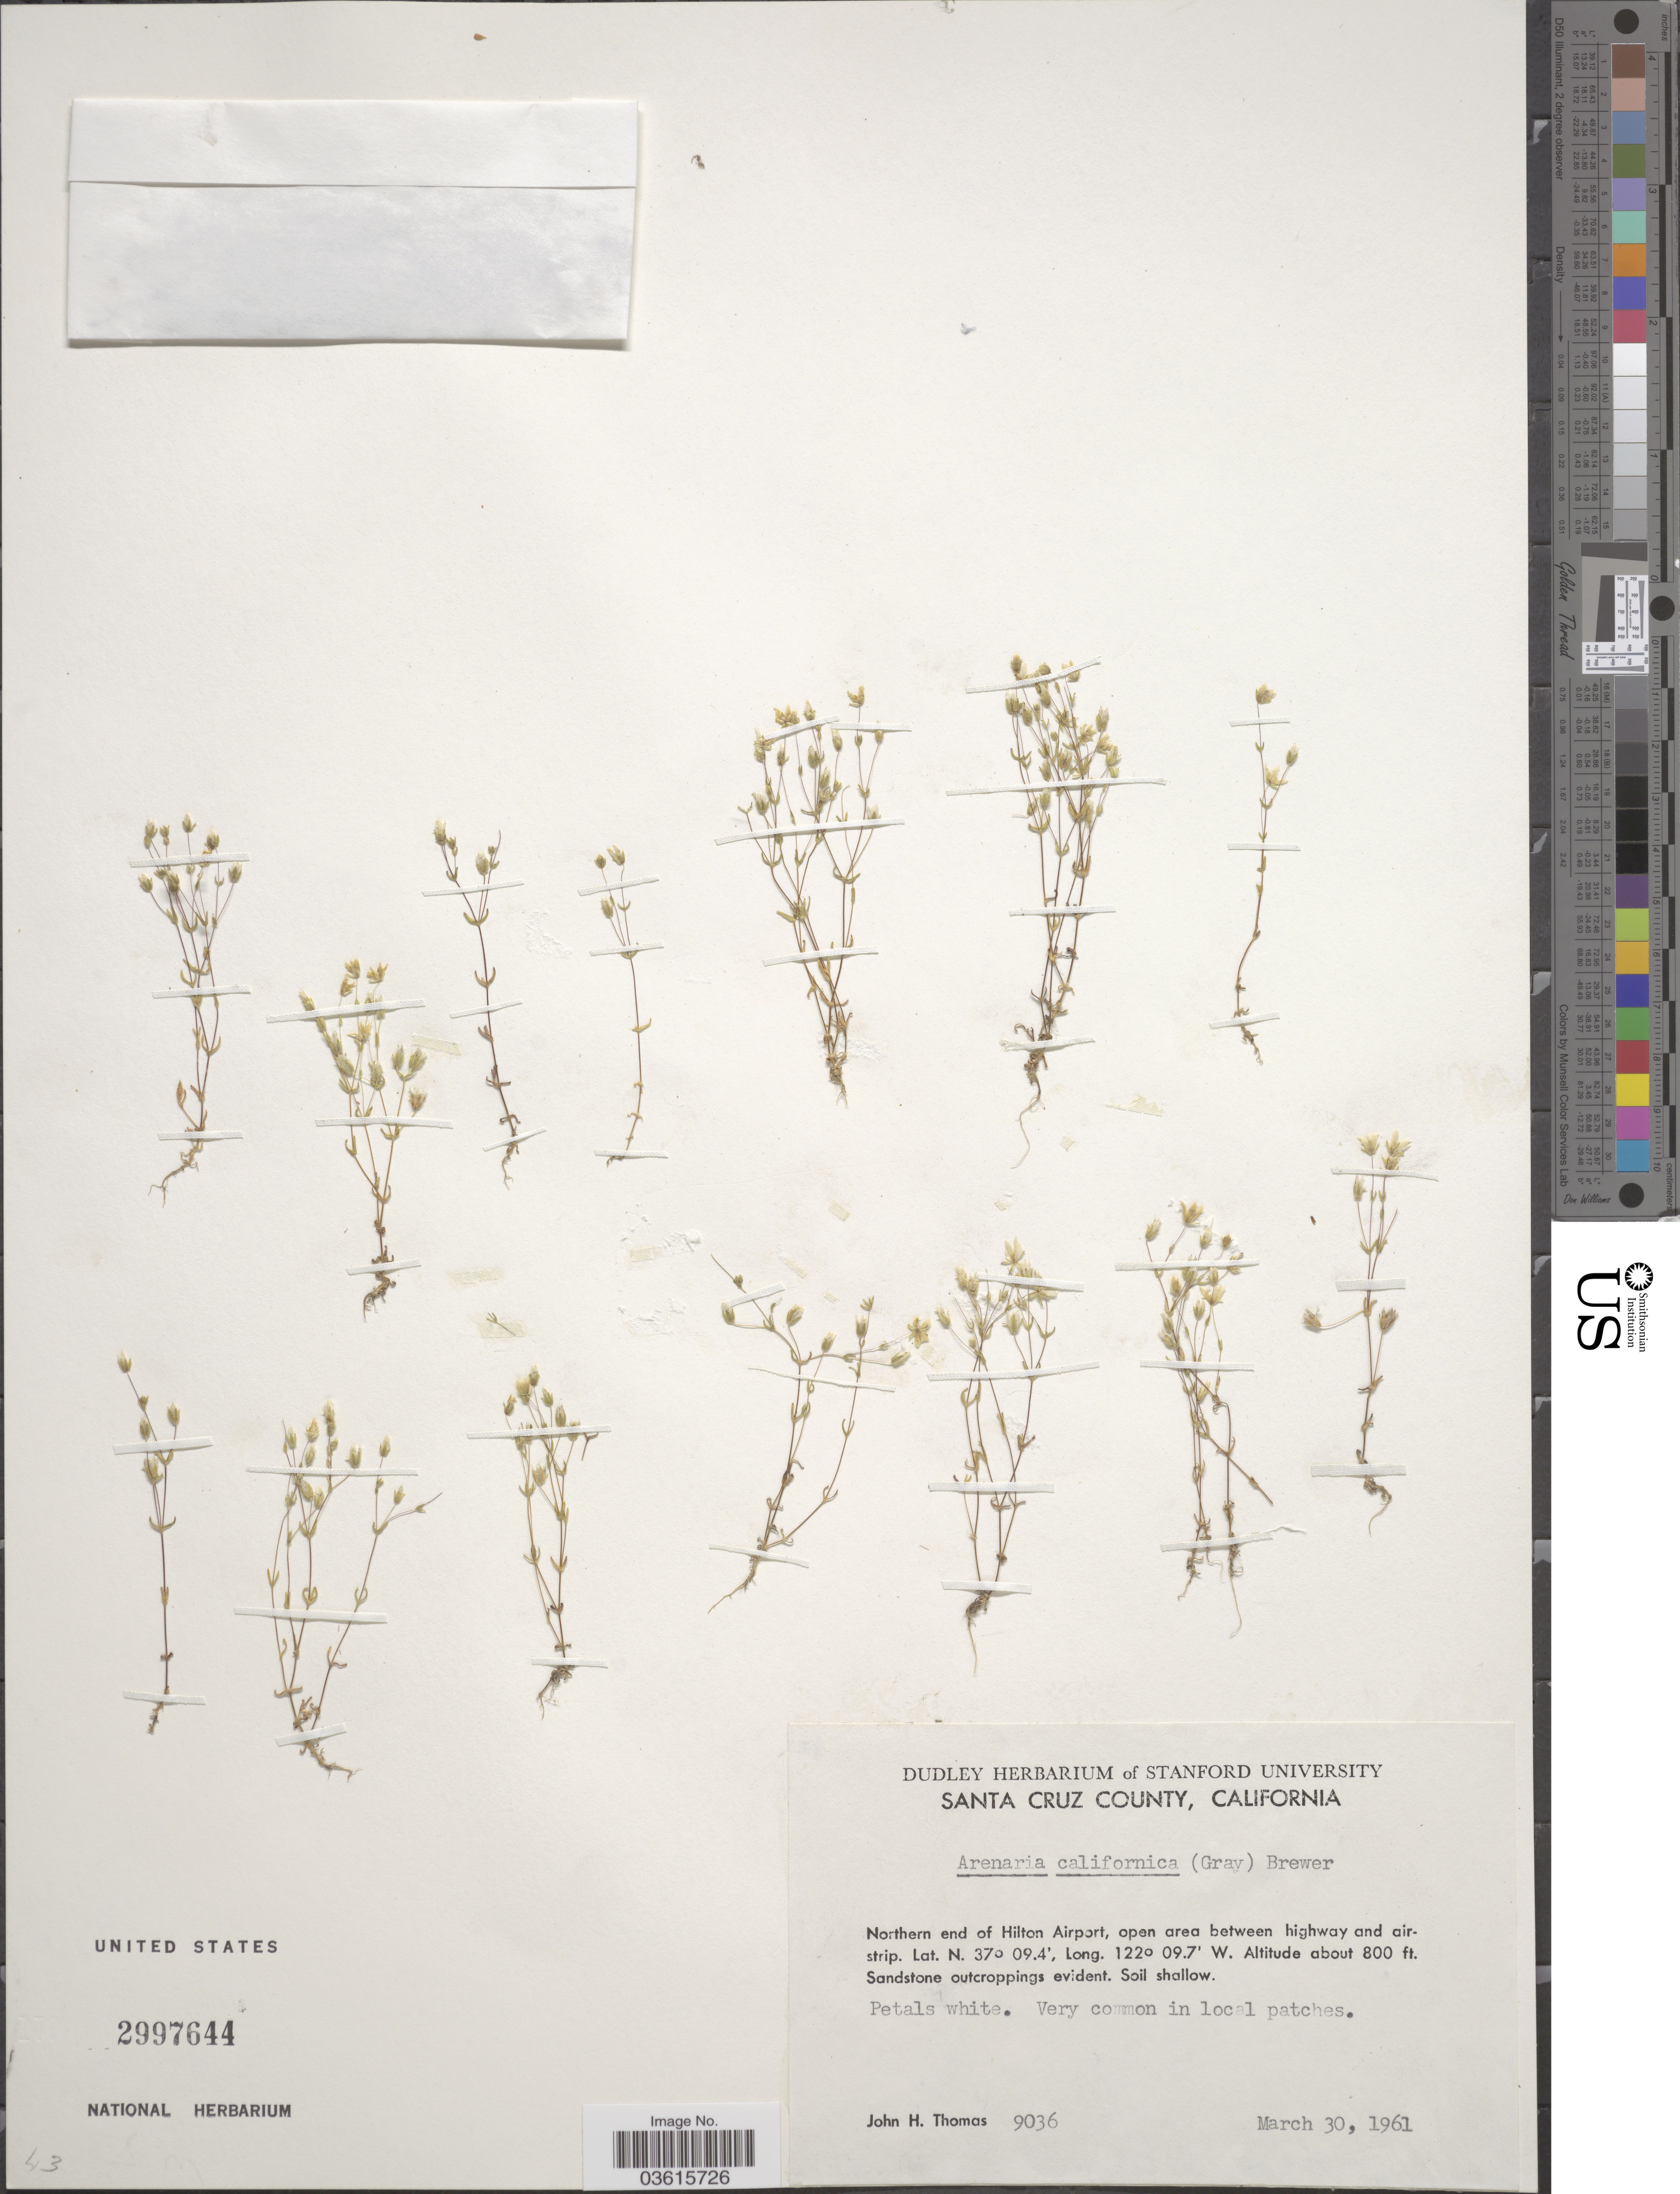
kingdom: Plantae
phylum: Tracheophyta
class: Magnoliopsida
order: Caryophyllales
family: Caryophyllaceae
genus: Minuartia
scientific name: Minuartia californica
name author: (A. Gray) Mattf.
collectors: J. H. Thomas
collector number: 9036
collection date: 1961-03-30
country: United States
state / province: California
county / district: Santa Cruz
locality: Santa Cruz County. Northern end of Hilton Airport, open area between highway and airstrip.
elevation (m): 244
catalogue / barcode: US 2997644